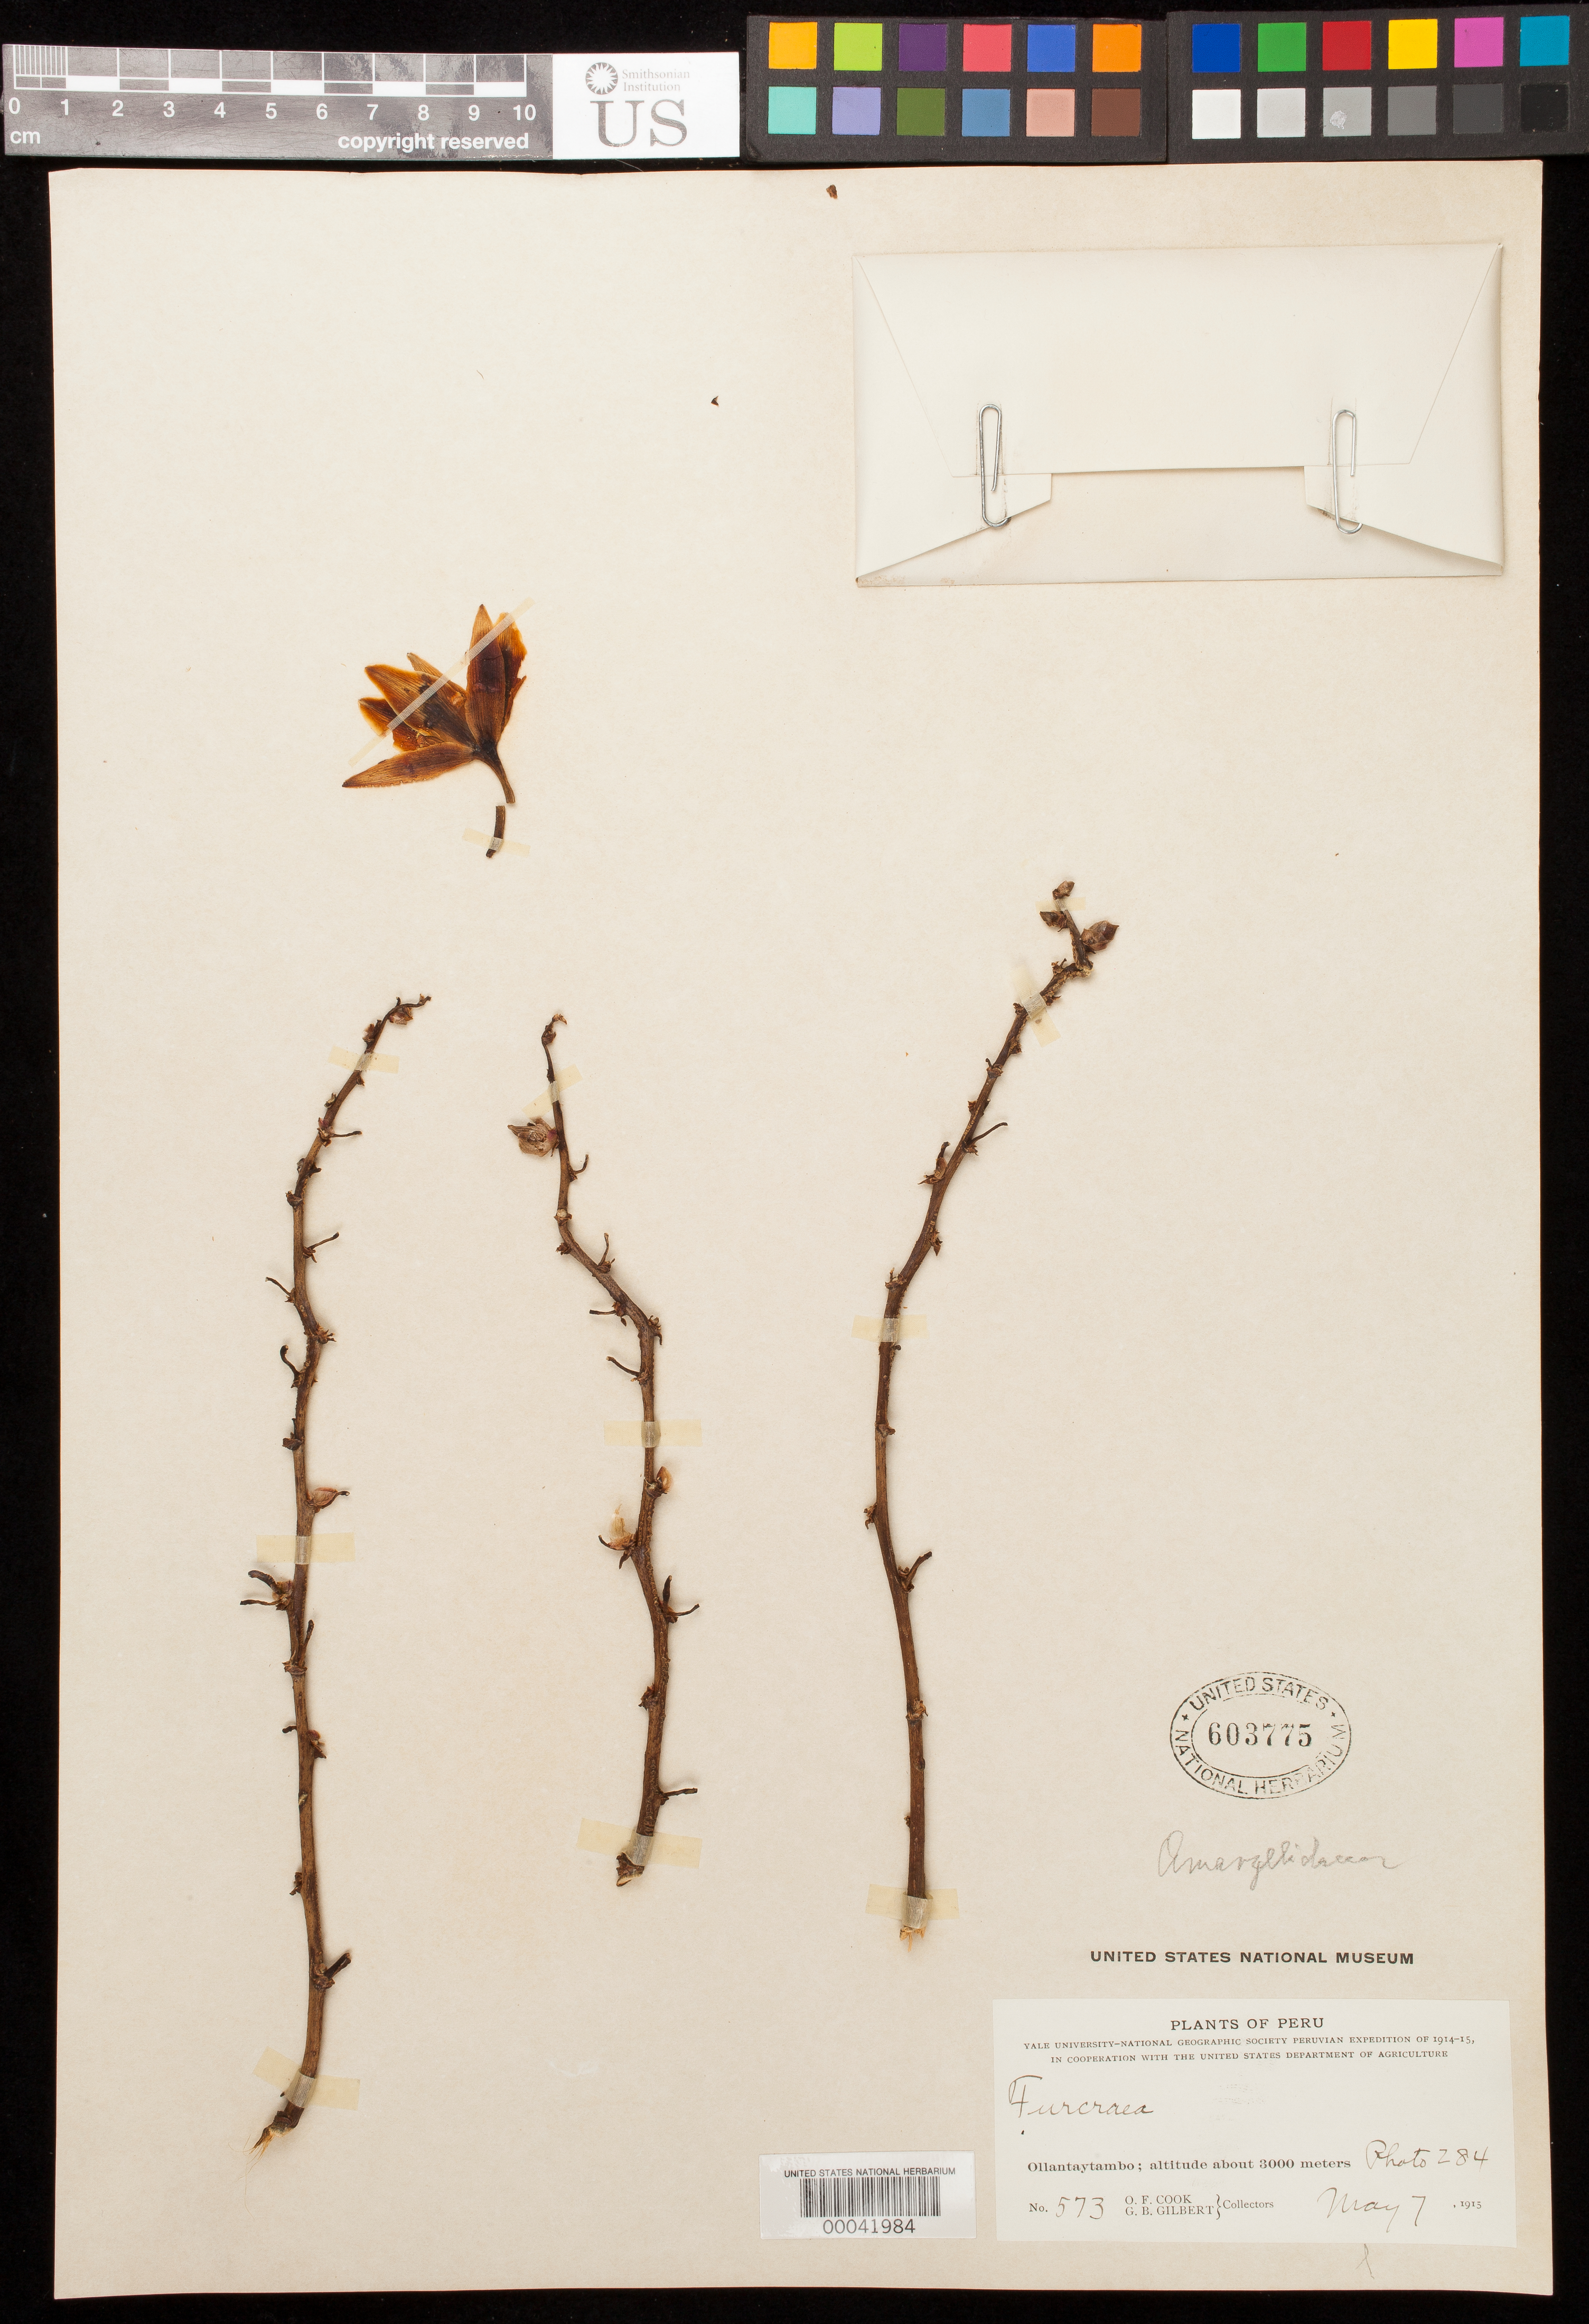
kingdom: Plantae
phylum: Tracheophyta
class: Liliopsida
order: Asparagales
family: Asparagaceae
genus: Furcraea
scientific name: Furcraea sp.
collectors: O. F. Cook & G. B. Gilbert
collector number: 573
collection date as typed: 07 May 1915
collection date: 1915-05-07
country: Peru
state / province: Cusco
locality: Ollanataytambo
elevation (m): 3000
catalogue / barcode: US 603775